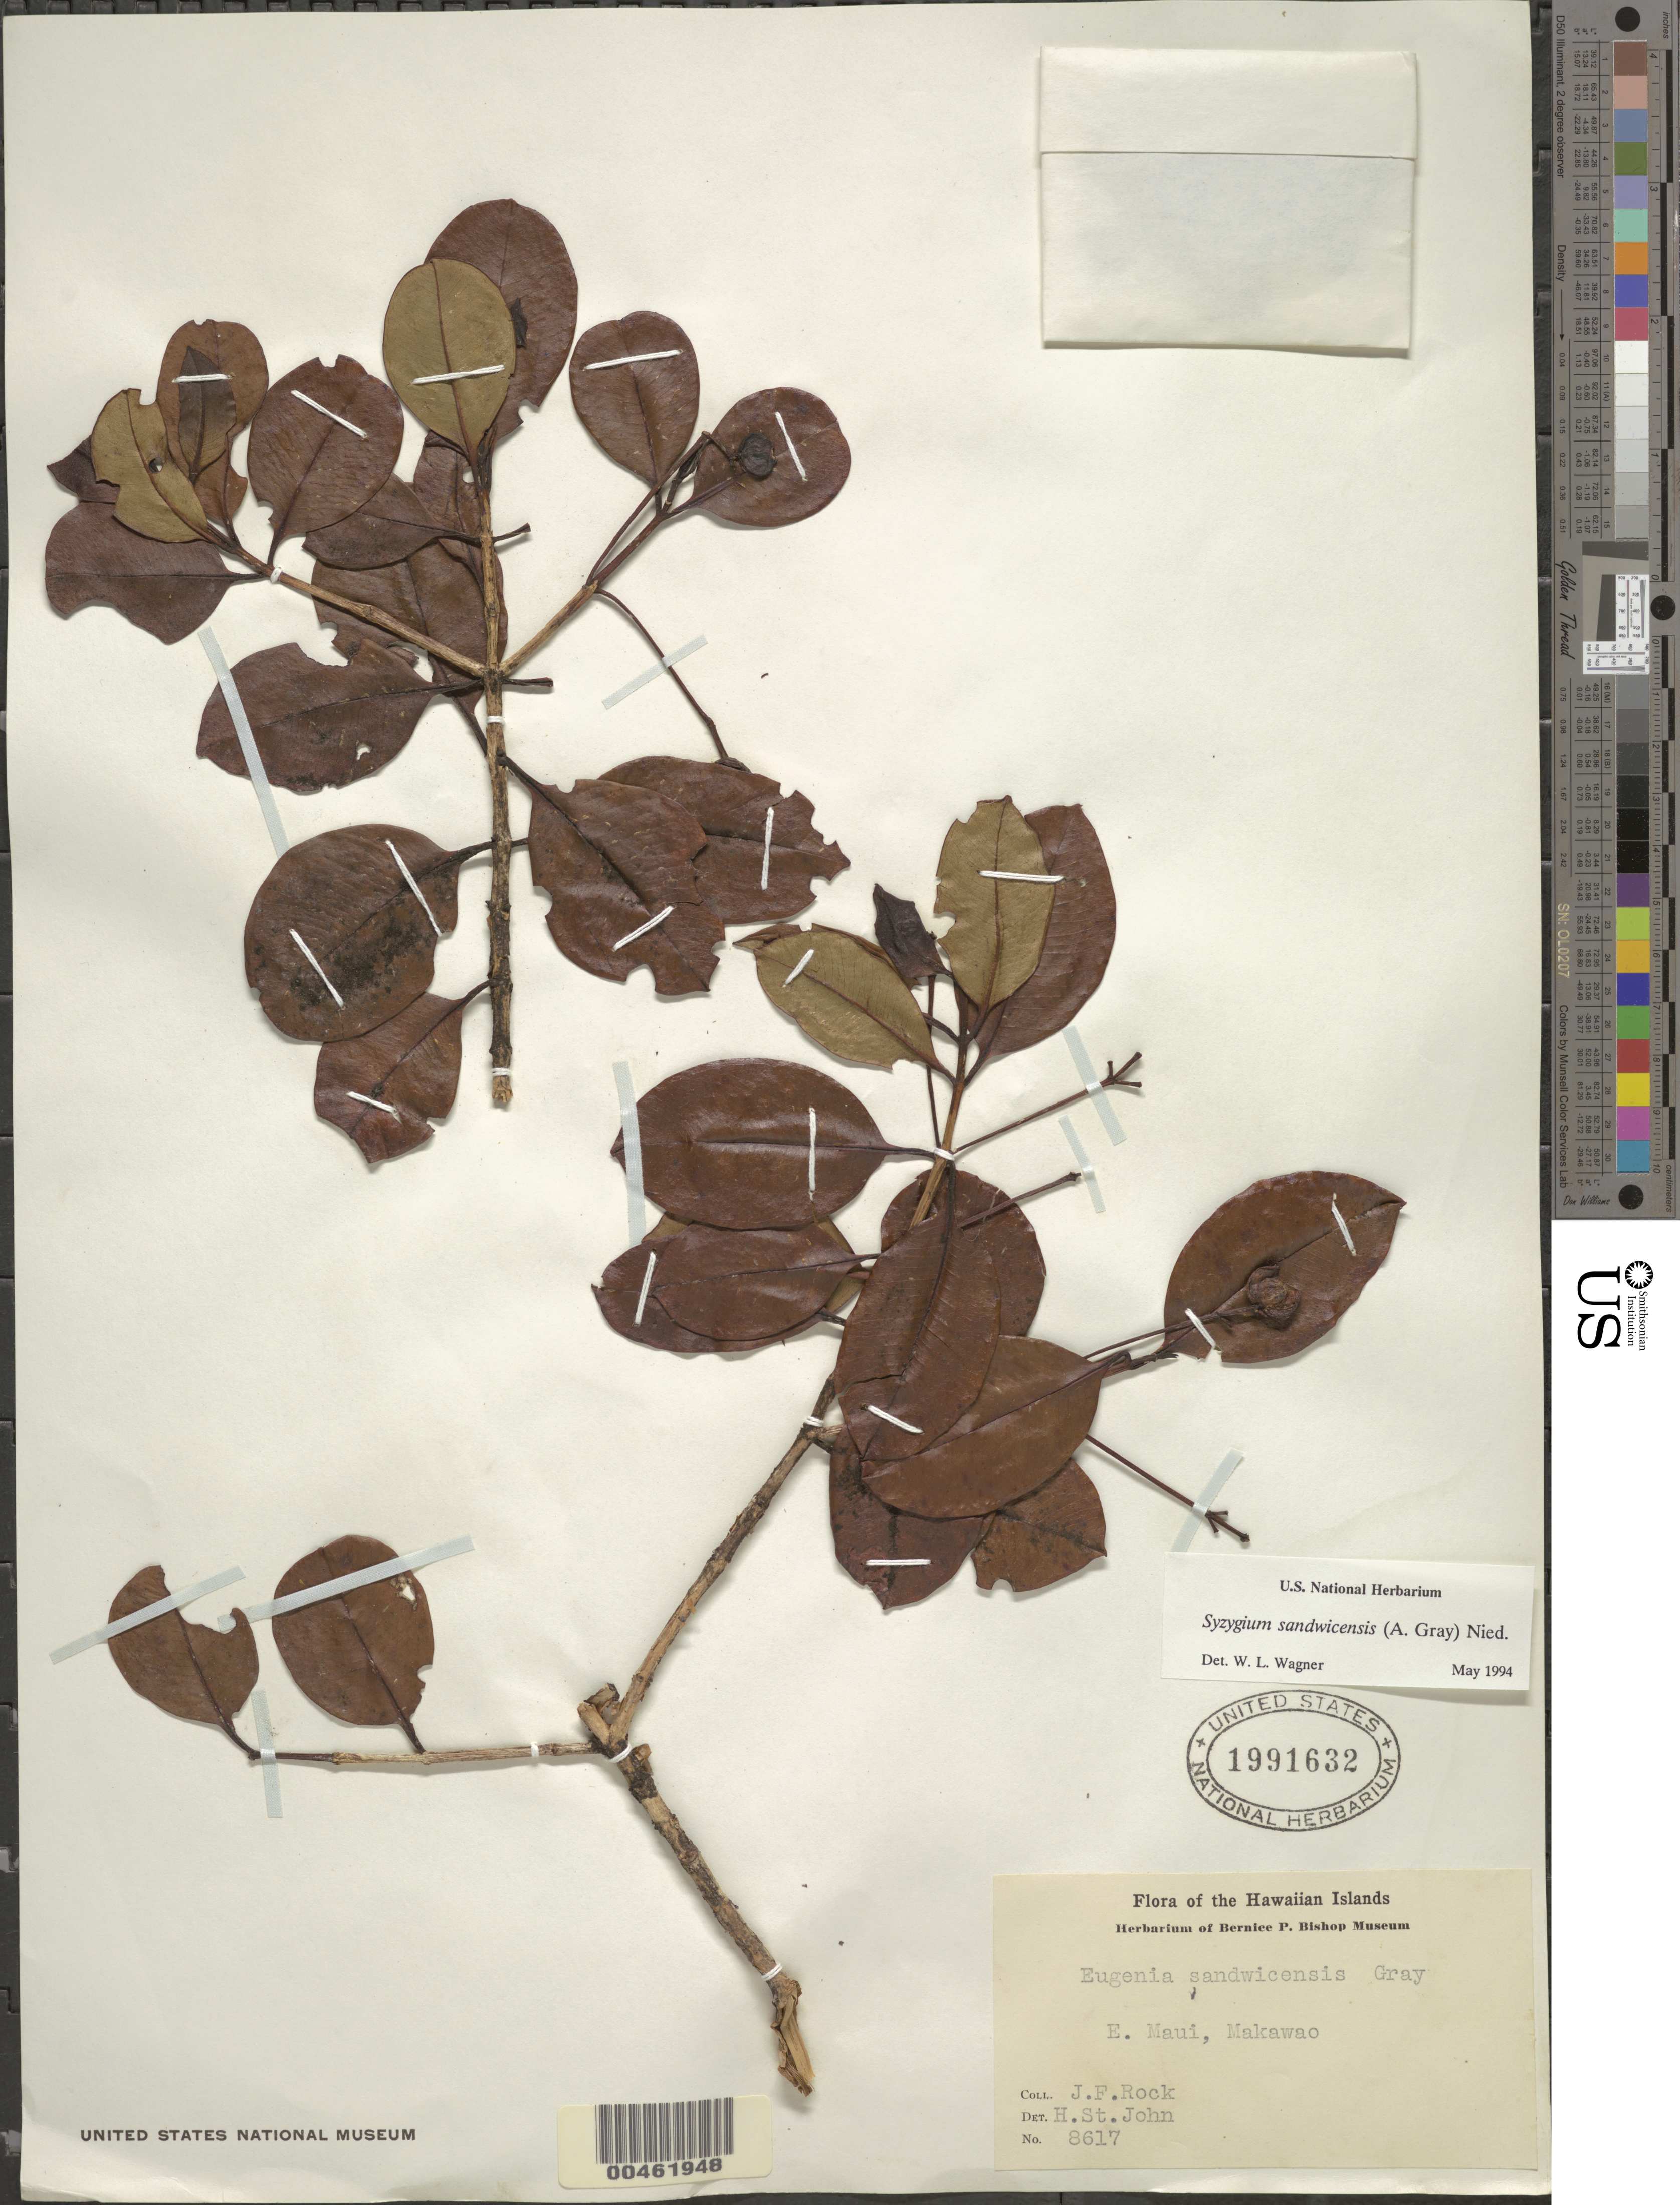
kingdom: Plantae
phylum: Tracheophyta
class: Magnoliopsida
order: Myrtales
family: Myrtaceae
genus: Syzygium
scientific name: Syzygium sandwicense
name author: (A. Gray) Müll. Stuttg.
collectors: J. F. Rock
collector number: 8617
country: United States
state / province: Hawaii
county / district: Maui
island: Maui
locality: E Maui, Makawao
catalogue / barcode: US 1991632